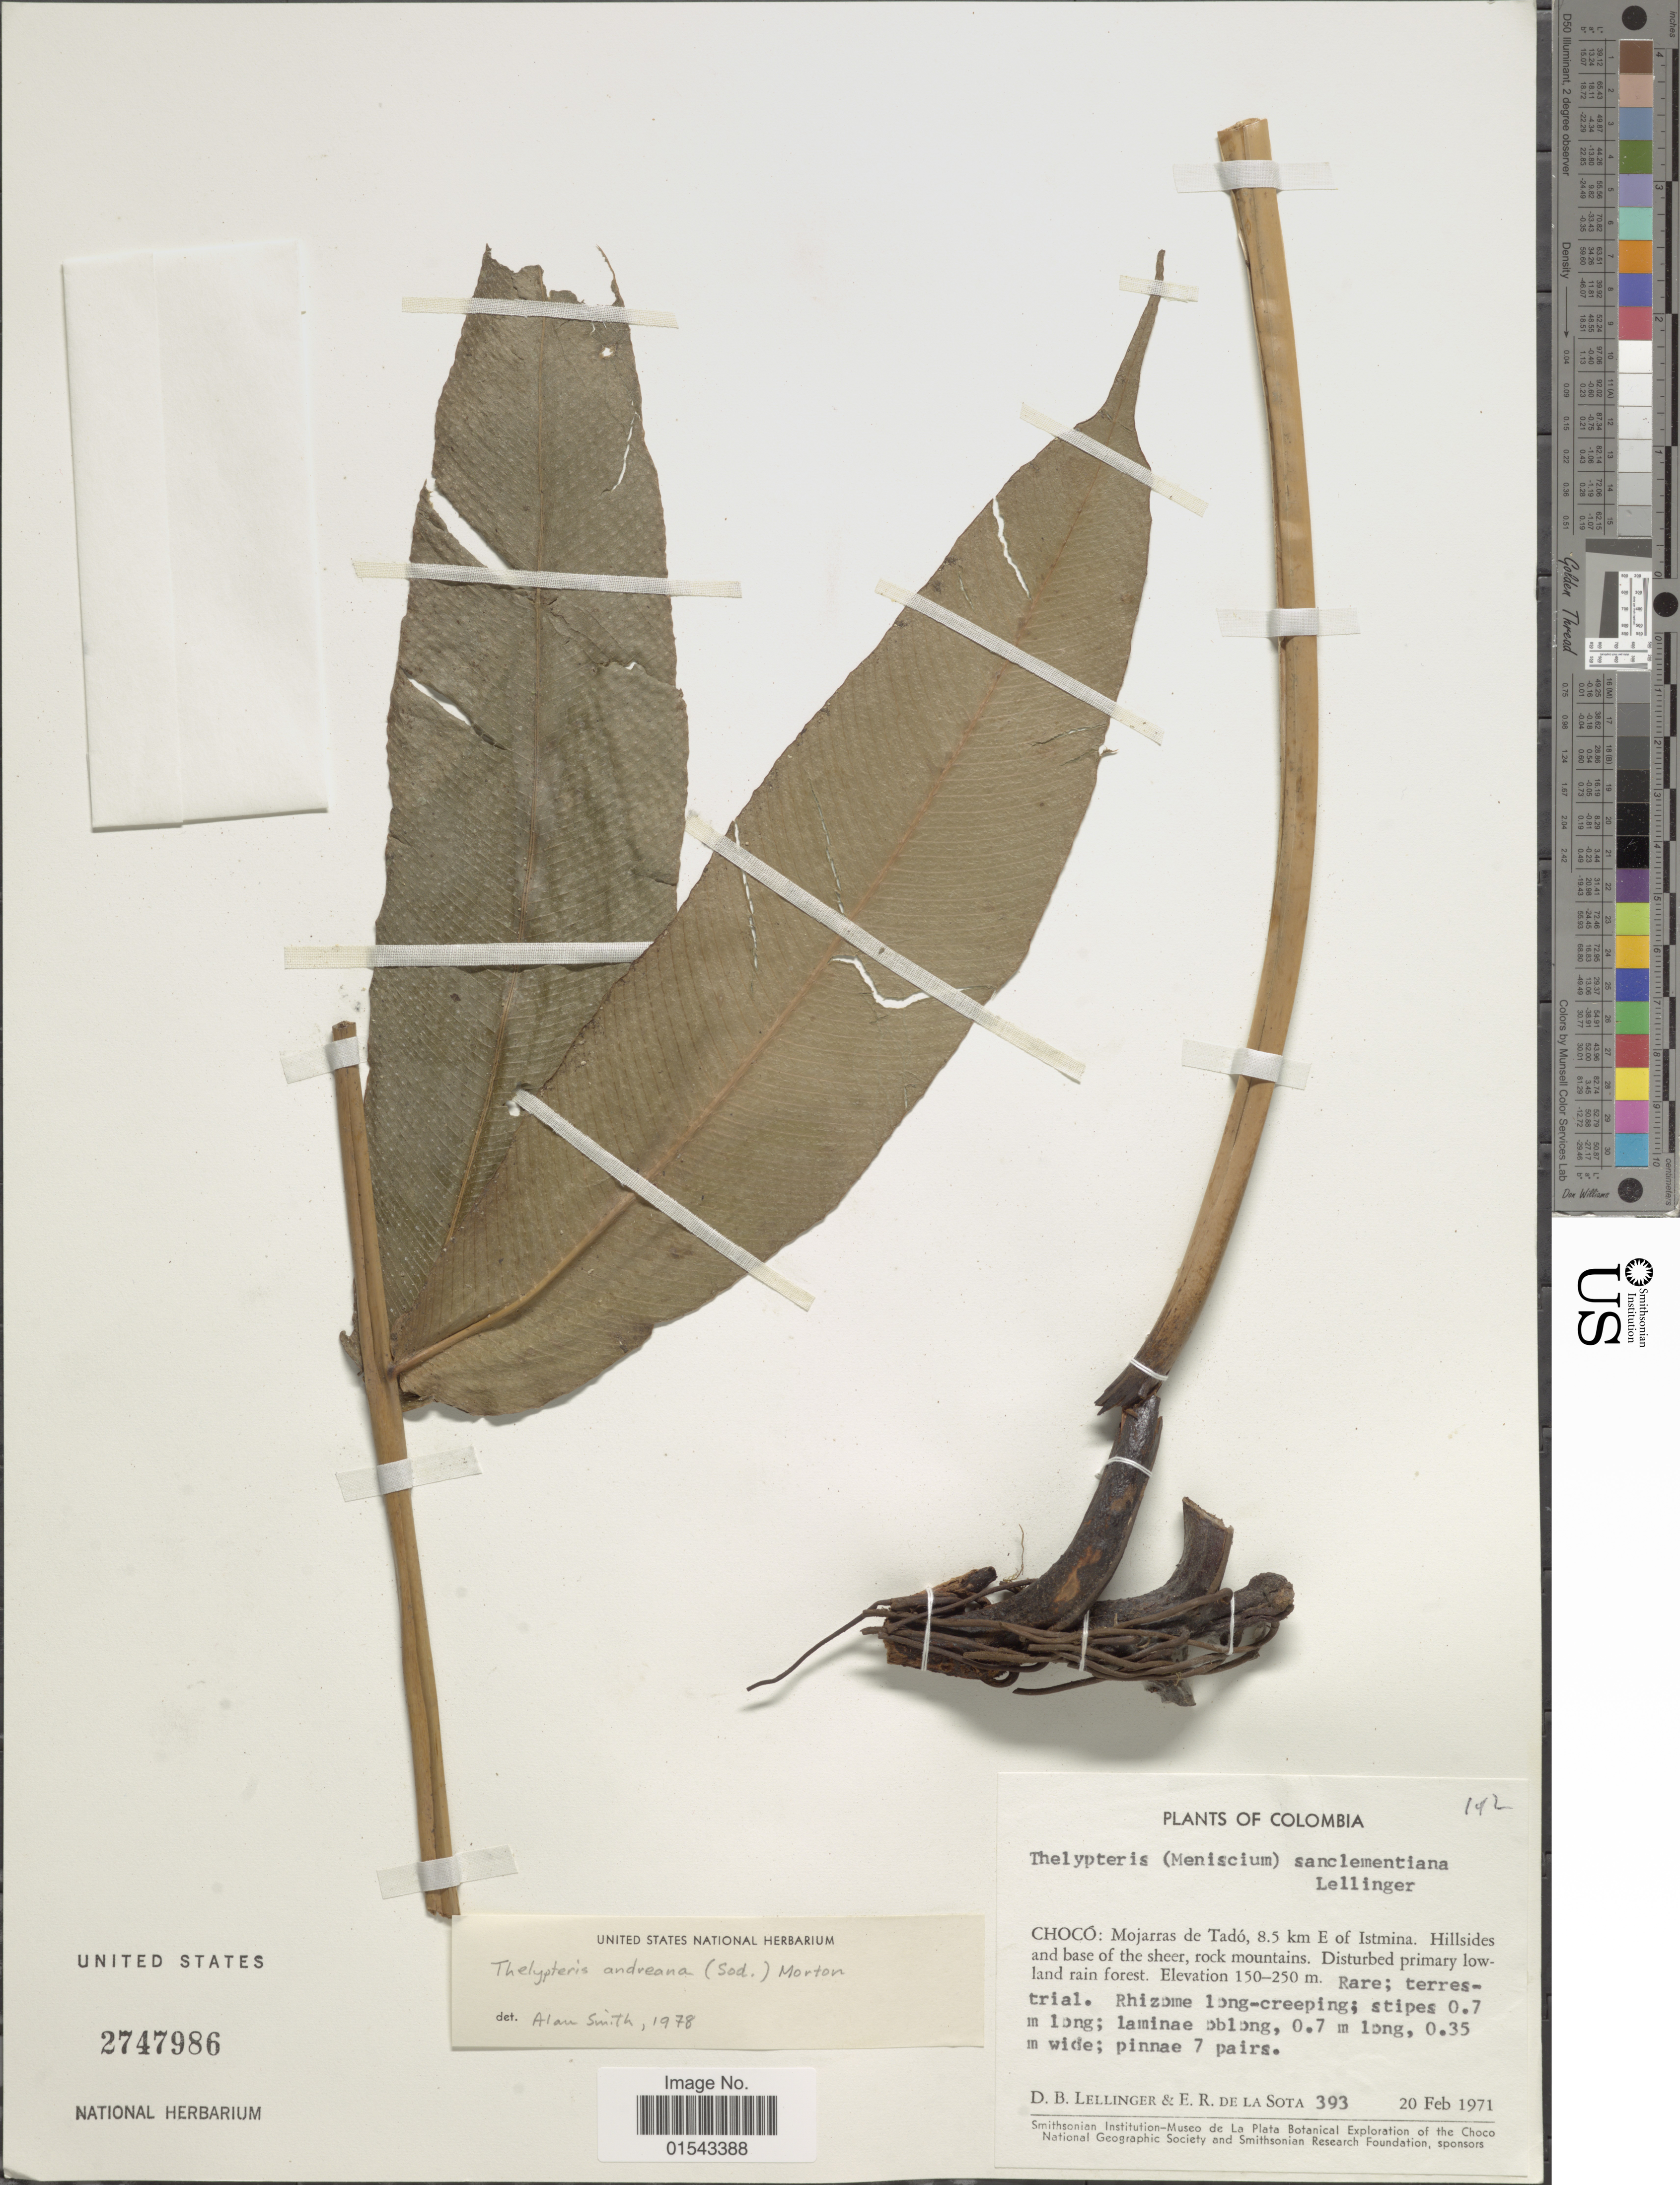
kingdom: Plantae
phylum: Tracheophyta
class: Polypodiopsida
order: Polypodiales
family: Thelypteridaceae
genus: Meniscium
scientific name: Meniscium andreanum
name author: Sodiro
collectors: D. B. Lellinger & E. R. de la Sota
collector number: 393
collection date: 1971-02-20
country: Colombia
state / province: Chocó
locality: Mojarras de Tadó, 8.5 km E of Istmina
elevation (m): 150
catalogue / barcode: US 2747986